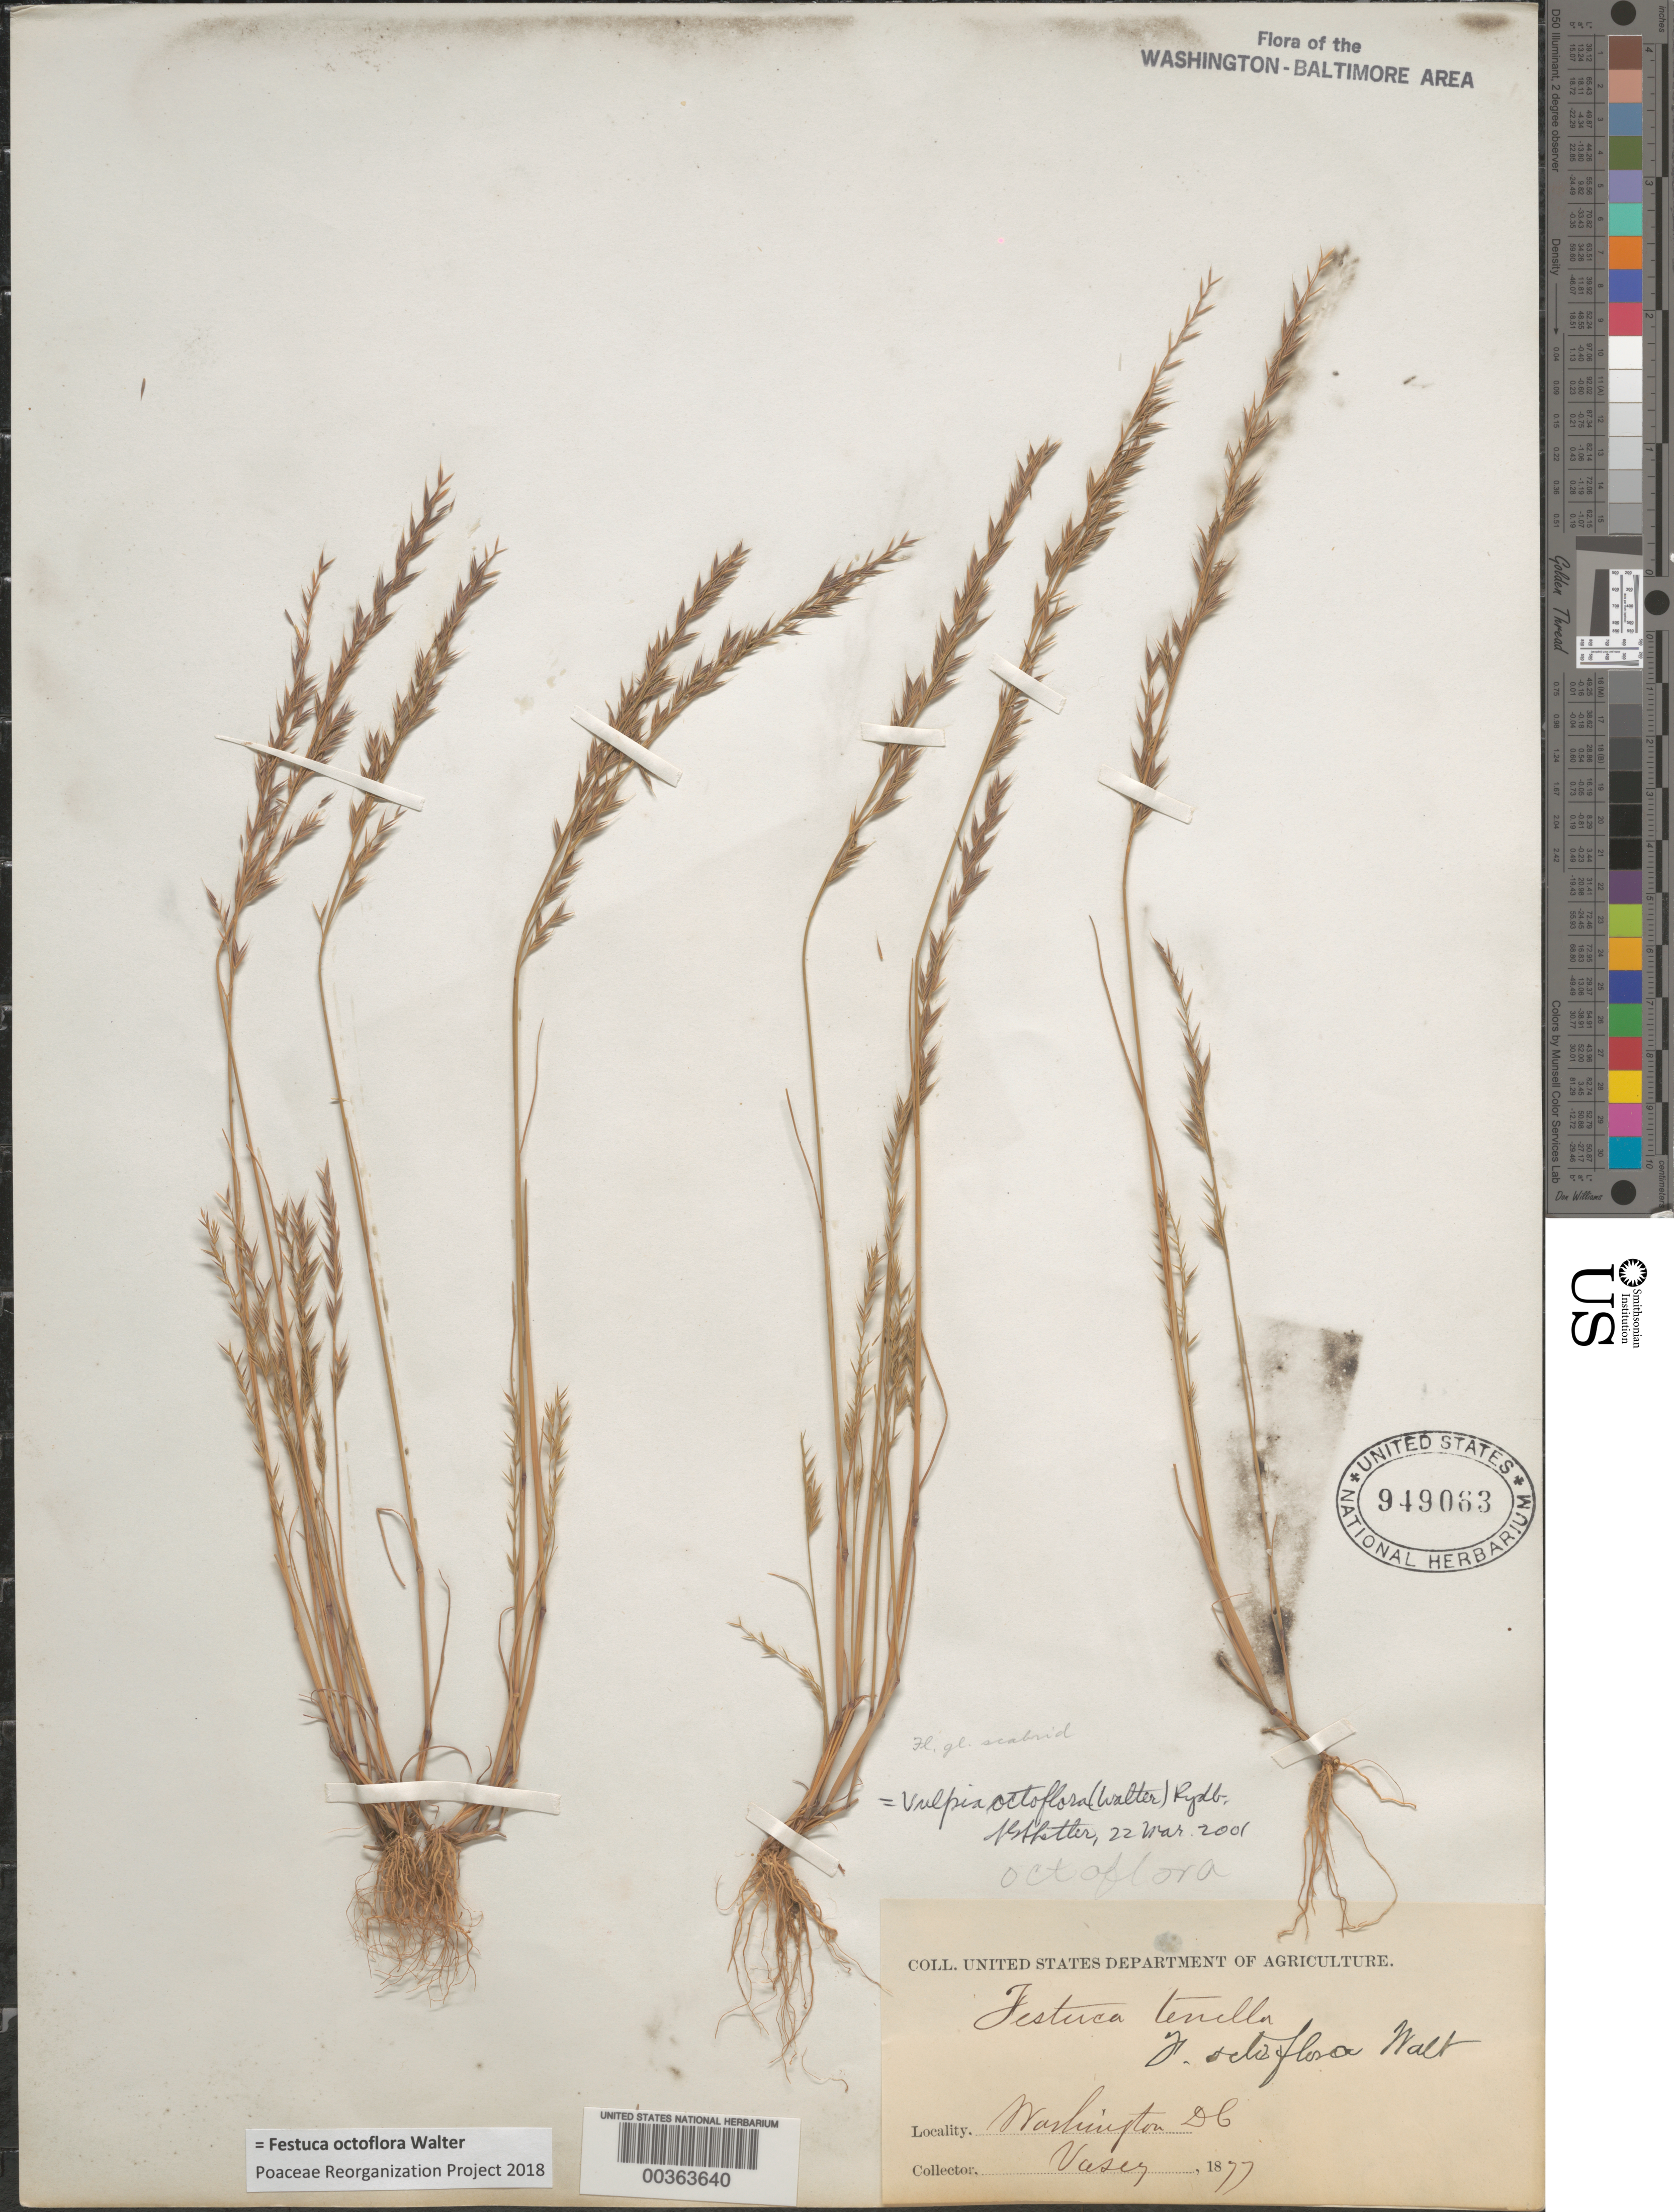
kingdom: Plantae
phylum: Tracheophyta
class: Liliopsida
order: Poales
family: Poaceae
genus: Festuca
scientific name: Festuca octoflora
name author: Walter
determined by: Poaceae Reorganization Project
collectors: G. Vasey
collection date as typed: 1877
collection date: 1877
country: United States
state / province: District of Columbia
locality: Washington DC area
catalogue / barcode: US 949063